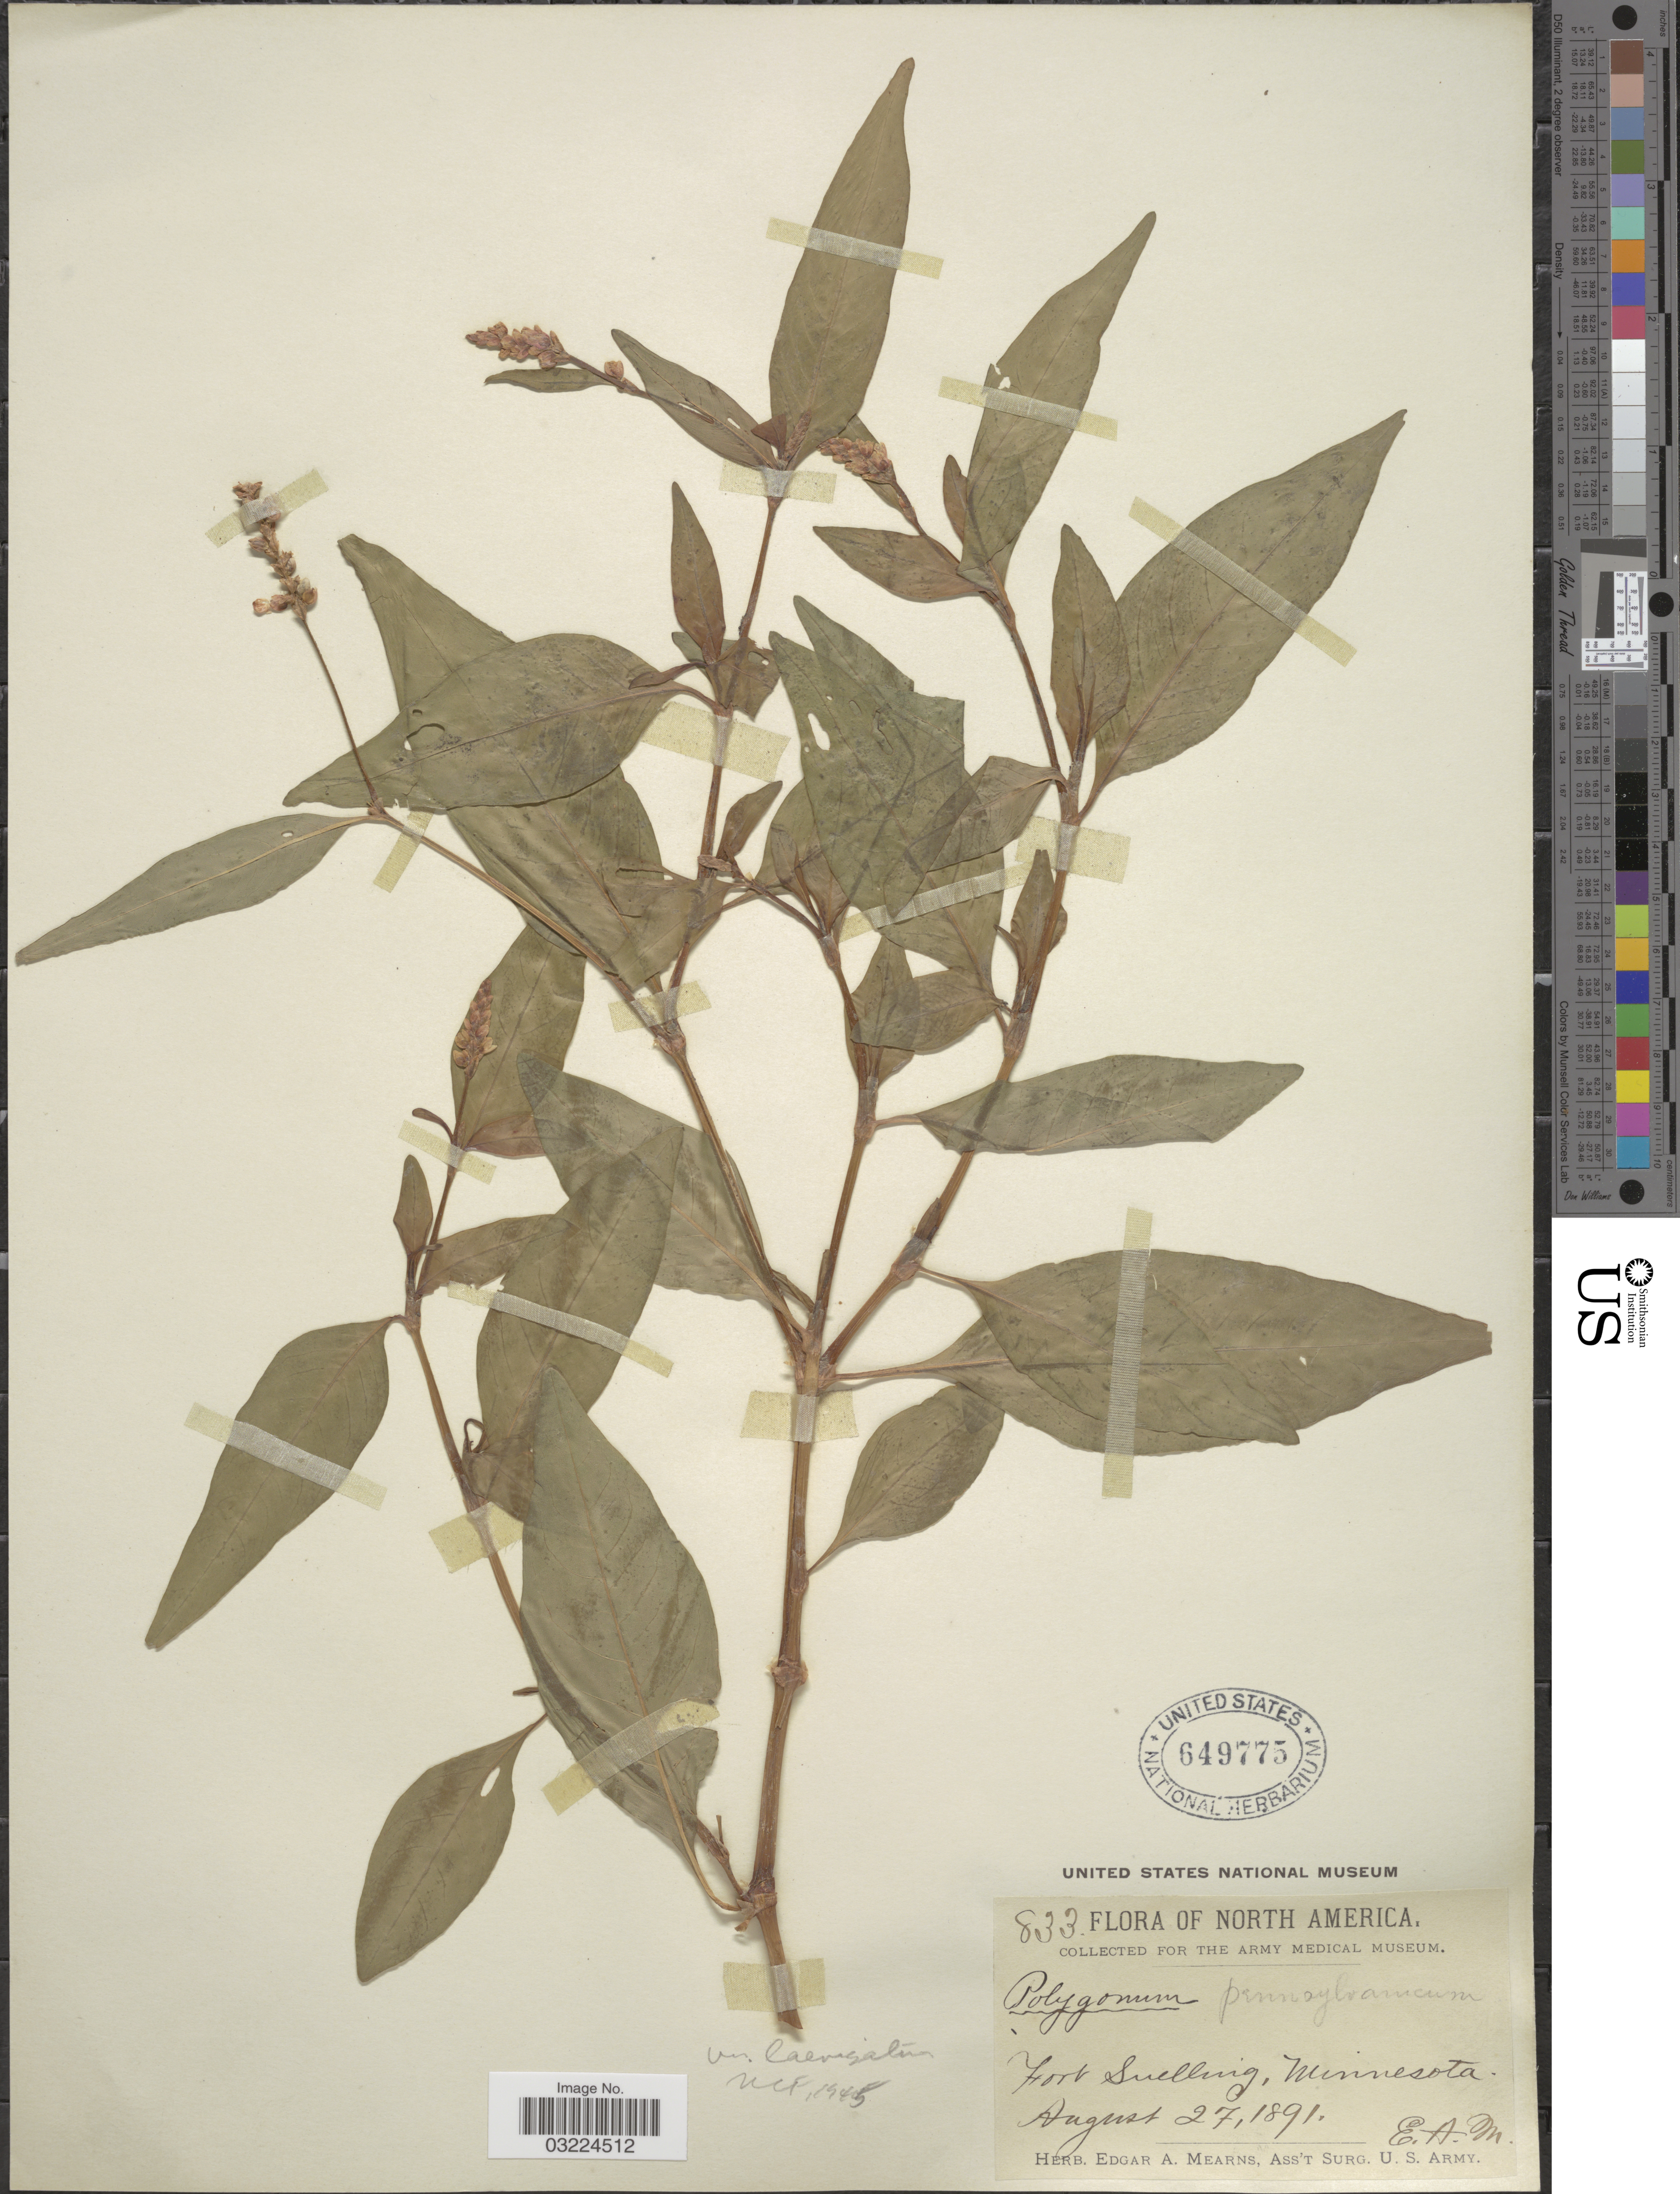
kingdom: Plantae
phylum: Tracheophyta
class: Magnoliopsida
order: Caryophyllales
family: Polygonaceae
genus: Persicaria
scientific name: Persicaria pensylvanica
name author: (L.) M. Gómez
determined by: Atha, D. E.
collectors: E. A. Mearns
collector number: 833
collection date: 1891-08-27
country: United States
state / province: Minnesota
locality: Fort Snelling.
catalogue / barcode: US 649775